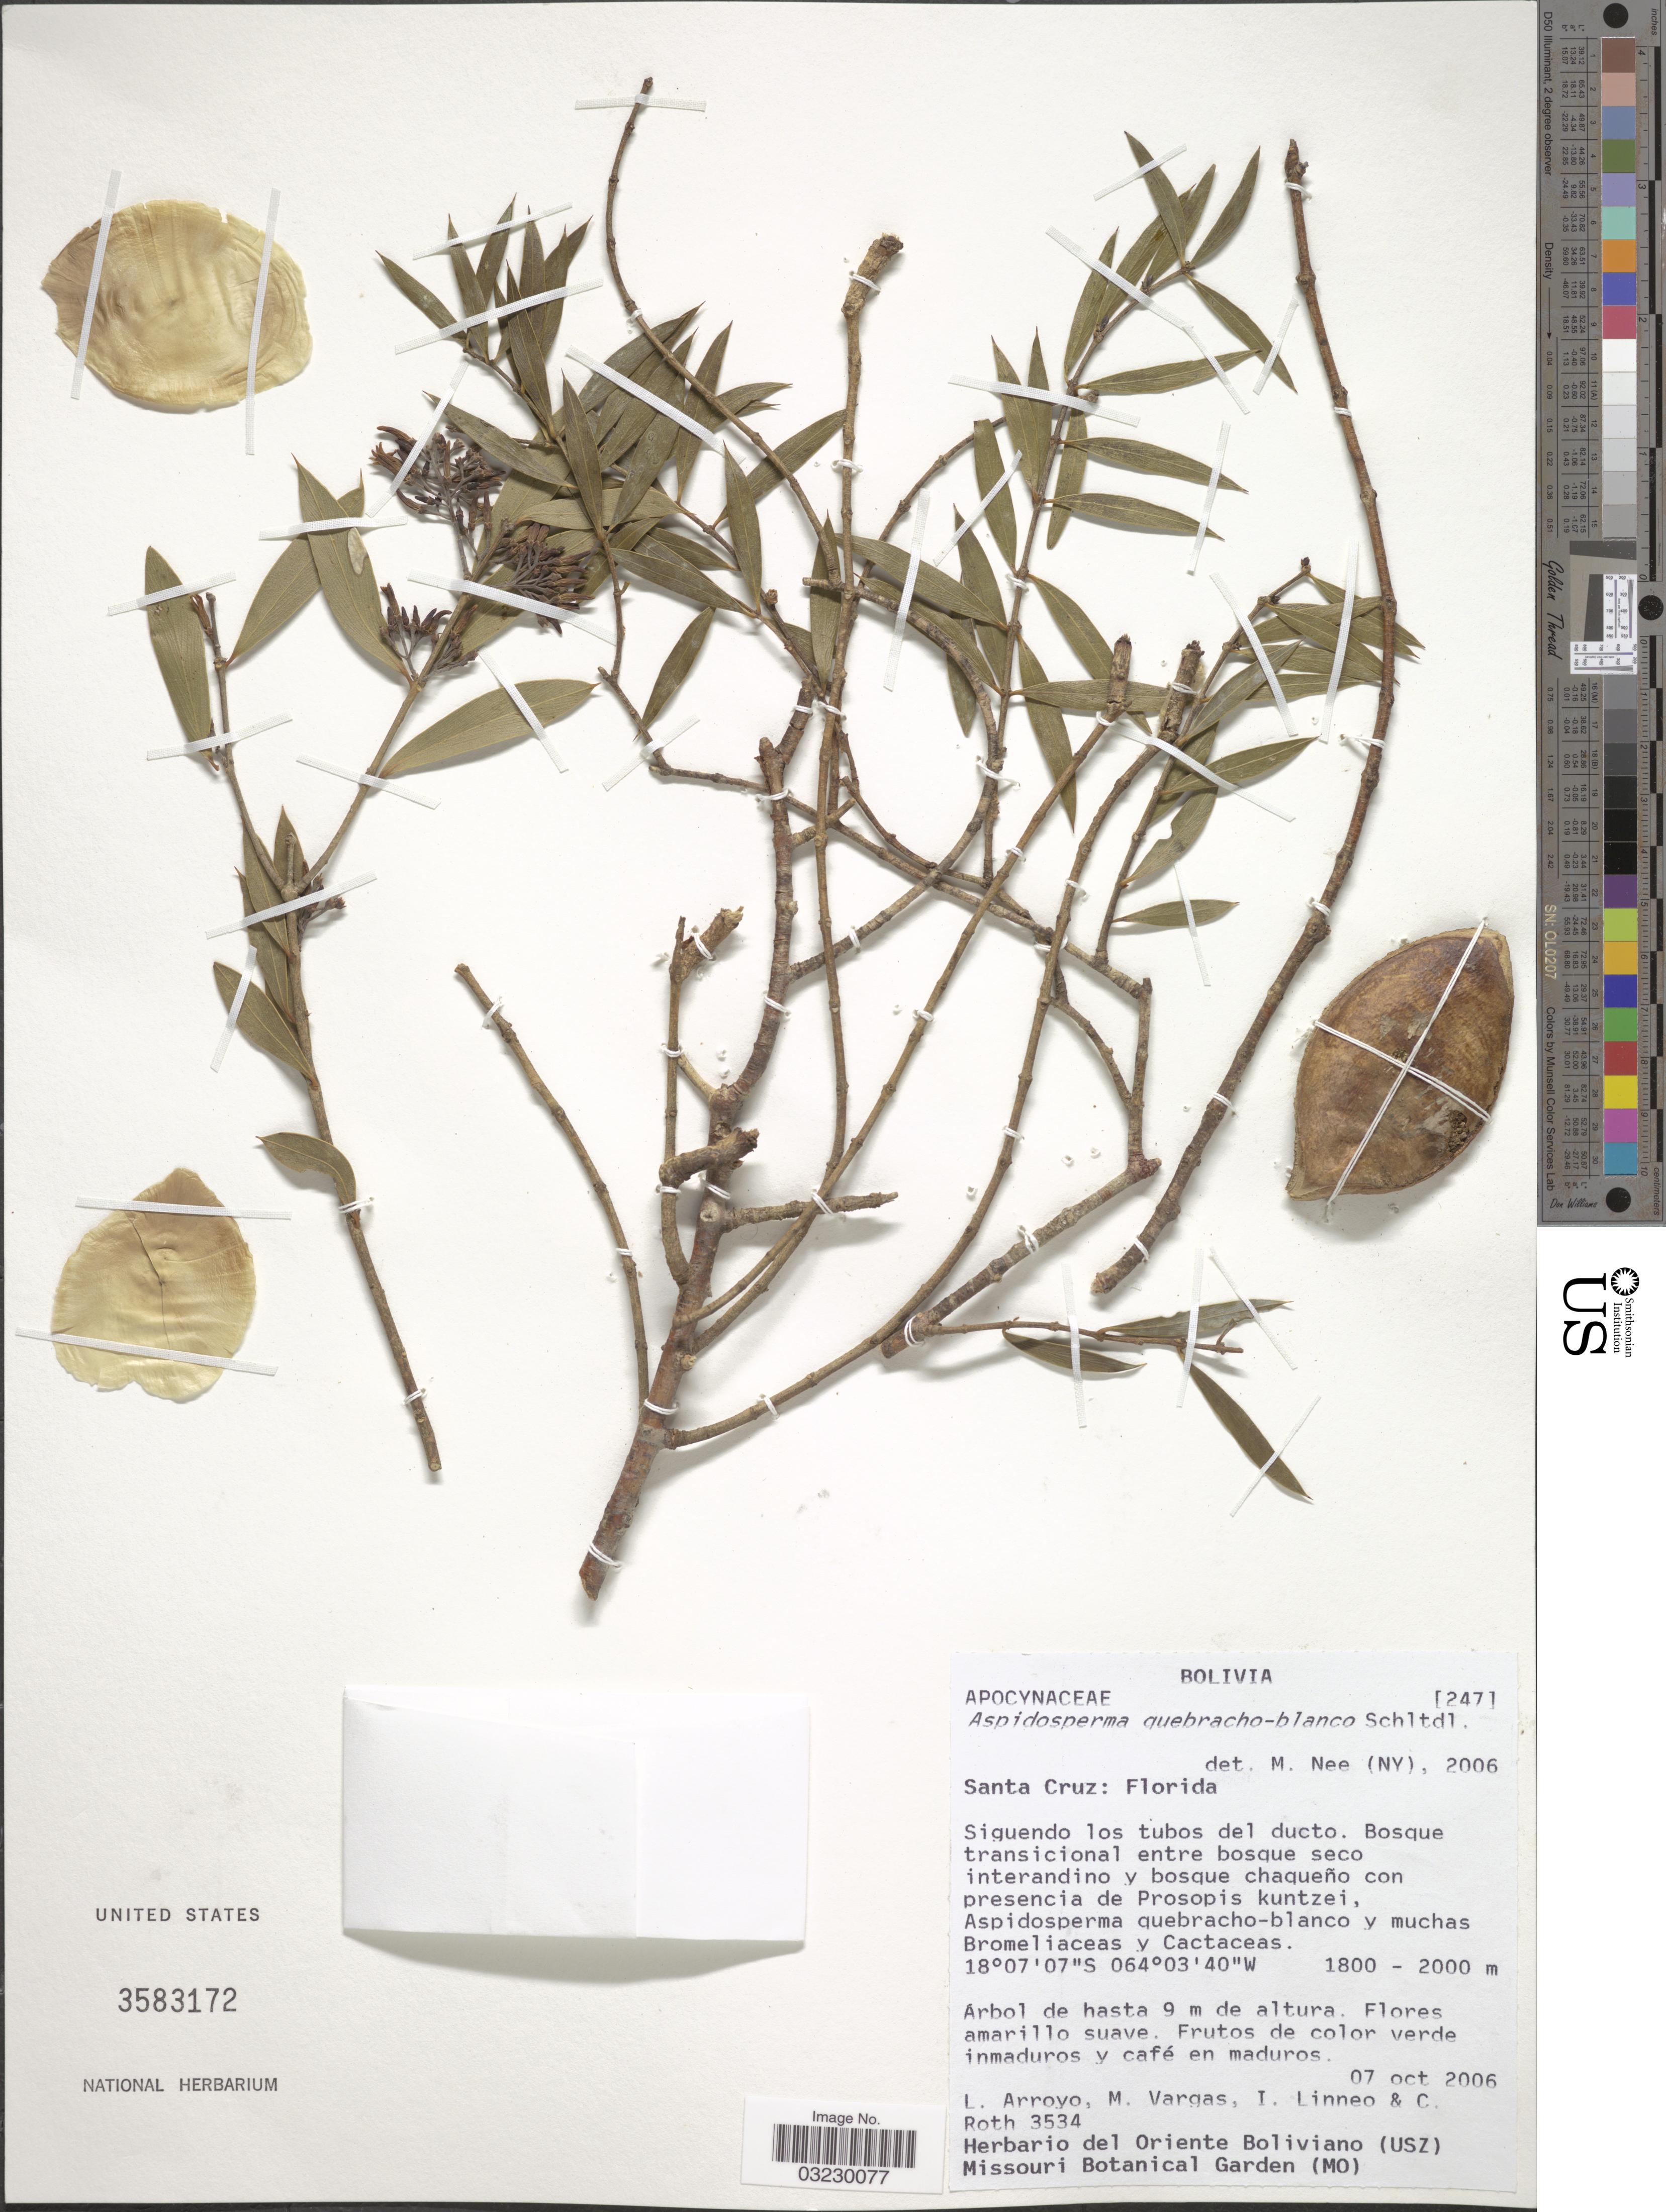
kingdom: Plantae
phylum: Tracheophyta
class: Magnoliopsida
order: Gentianales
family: Apocynaceae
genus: Aspidosperma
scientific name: Aspidosperma quebracho-blanco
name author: Schltdl.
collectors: L. Arroyo, M. Vargas, I. Linneo & C. Roth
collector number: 3534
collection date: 2006-10-07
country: Bolivia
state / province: Santa Cruz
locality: Florida. Siguendo los tubos del ducto.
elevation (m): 1800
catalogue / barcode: US 3583172